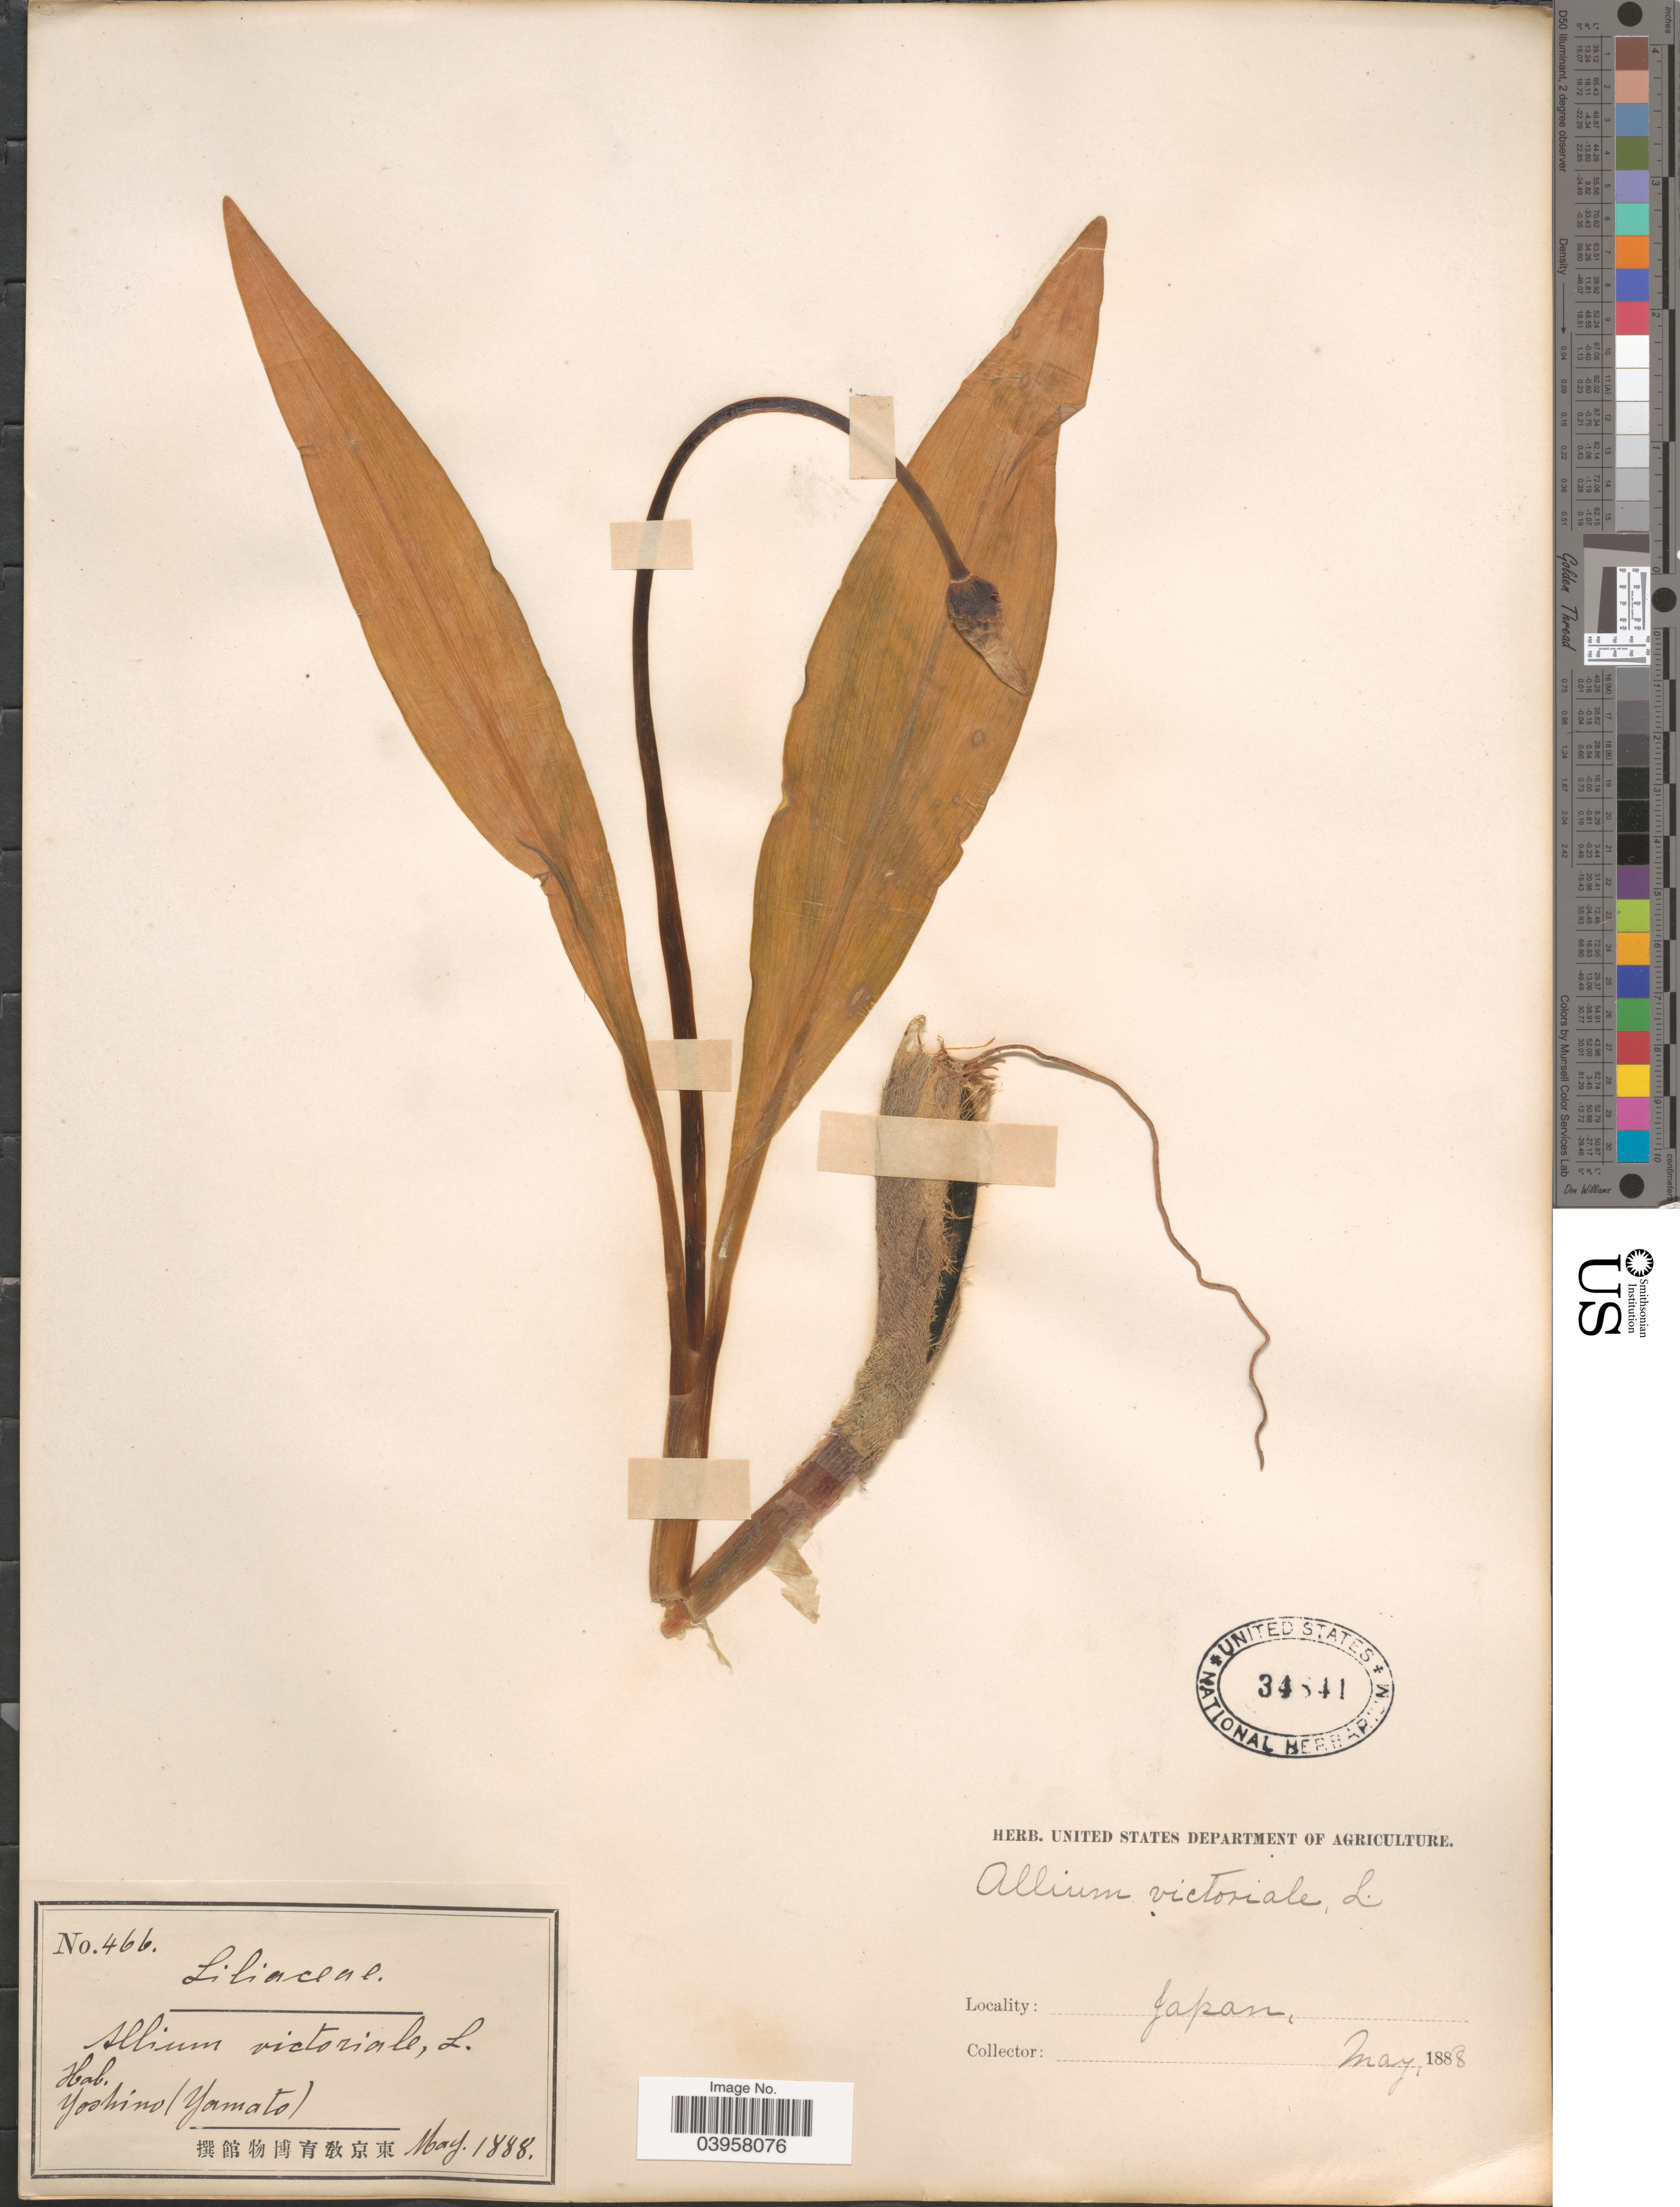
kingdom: Plantae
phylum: Tracheophyta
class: Liliopsida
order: Asparagales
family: Amaryllidaceae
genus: Allium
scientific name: Allium victorialis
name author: L.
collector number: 466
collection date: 1888-05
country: Japan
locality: Yoshino (Yamato).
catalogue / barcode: US 34841